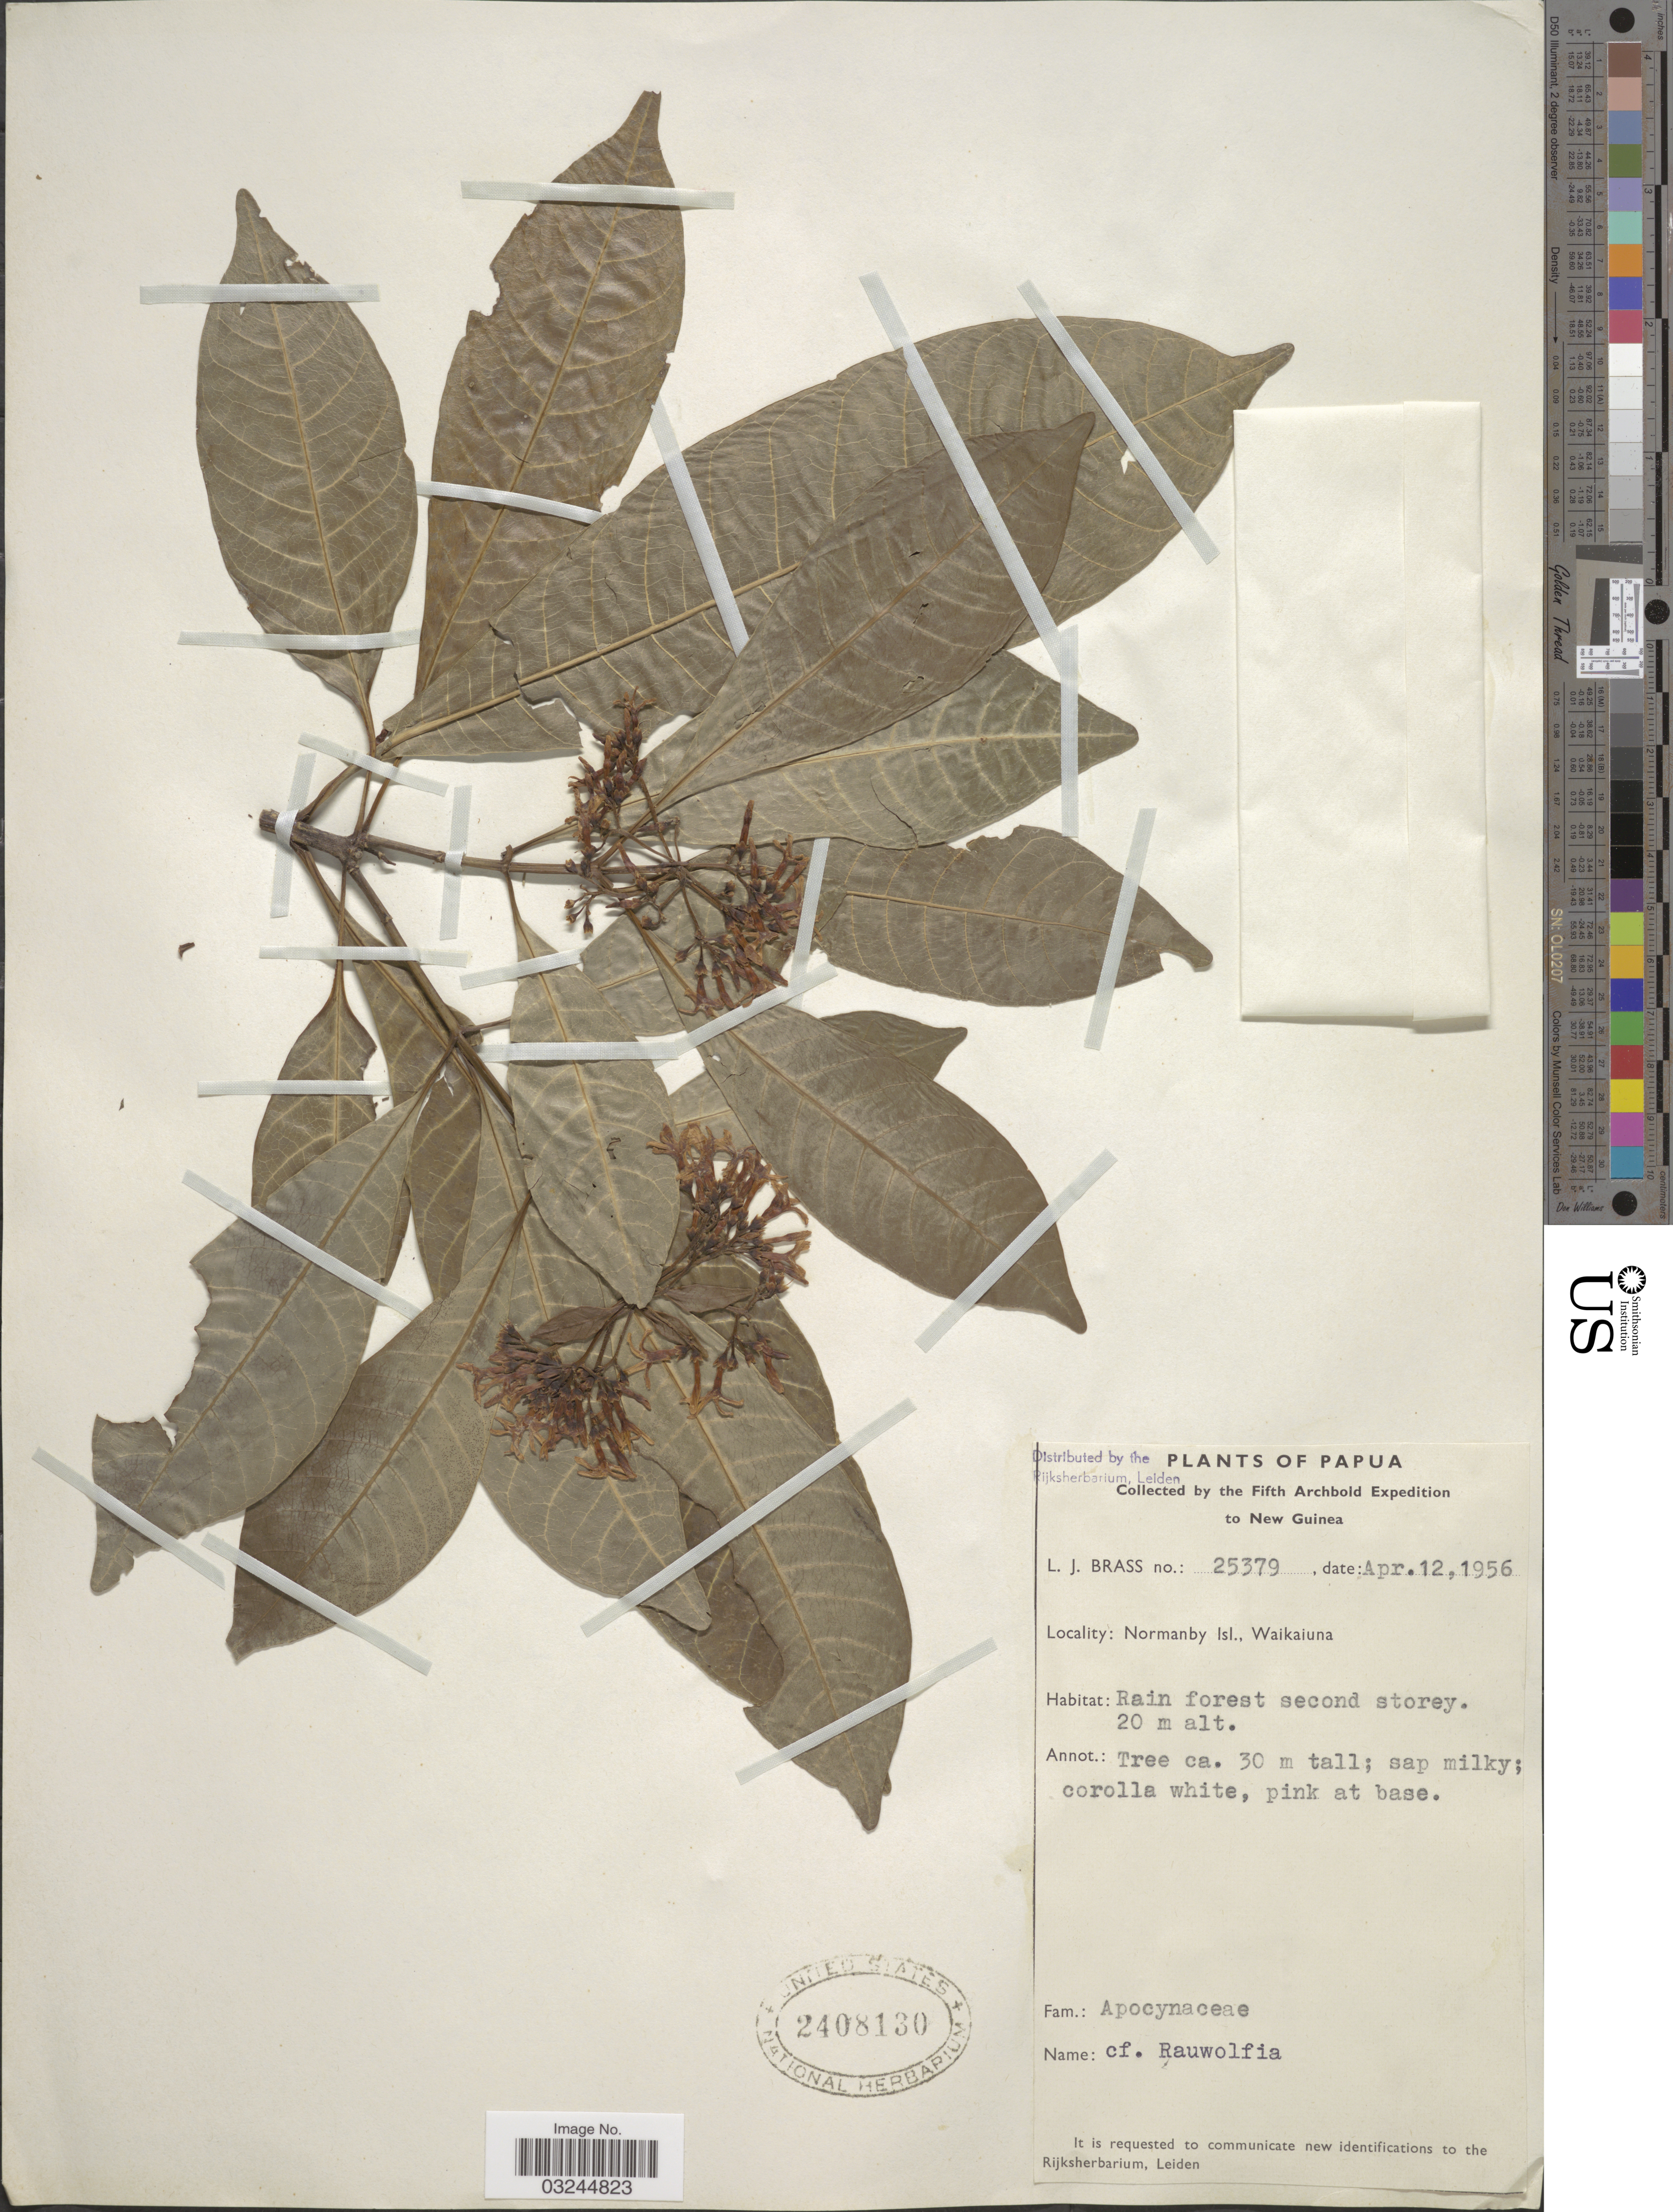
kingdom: Plantae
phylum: Tracheophyta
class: Magnoliopsida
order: Gentianales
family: Apocynaceae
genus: Rauvolfia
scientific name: Rauvolfia sp.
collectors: L. J. Brass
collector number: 25379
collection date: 1956-04-12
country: Papua New Guinea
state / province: Milne Bay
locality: Papua to New Guinea. Normanby Isl., Waikaiuna.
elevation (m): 20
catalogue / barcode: US 2408130